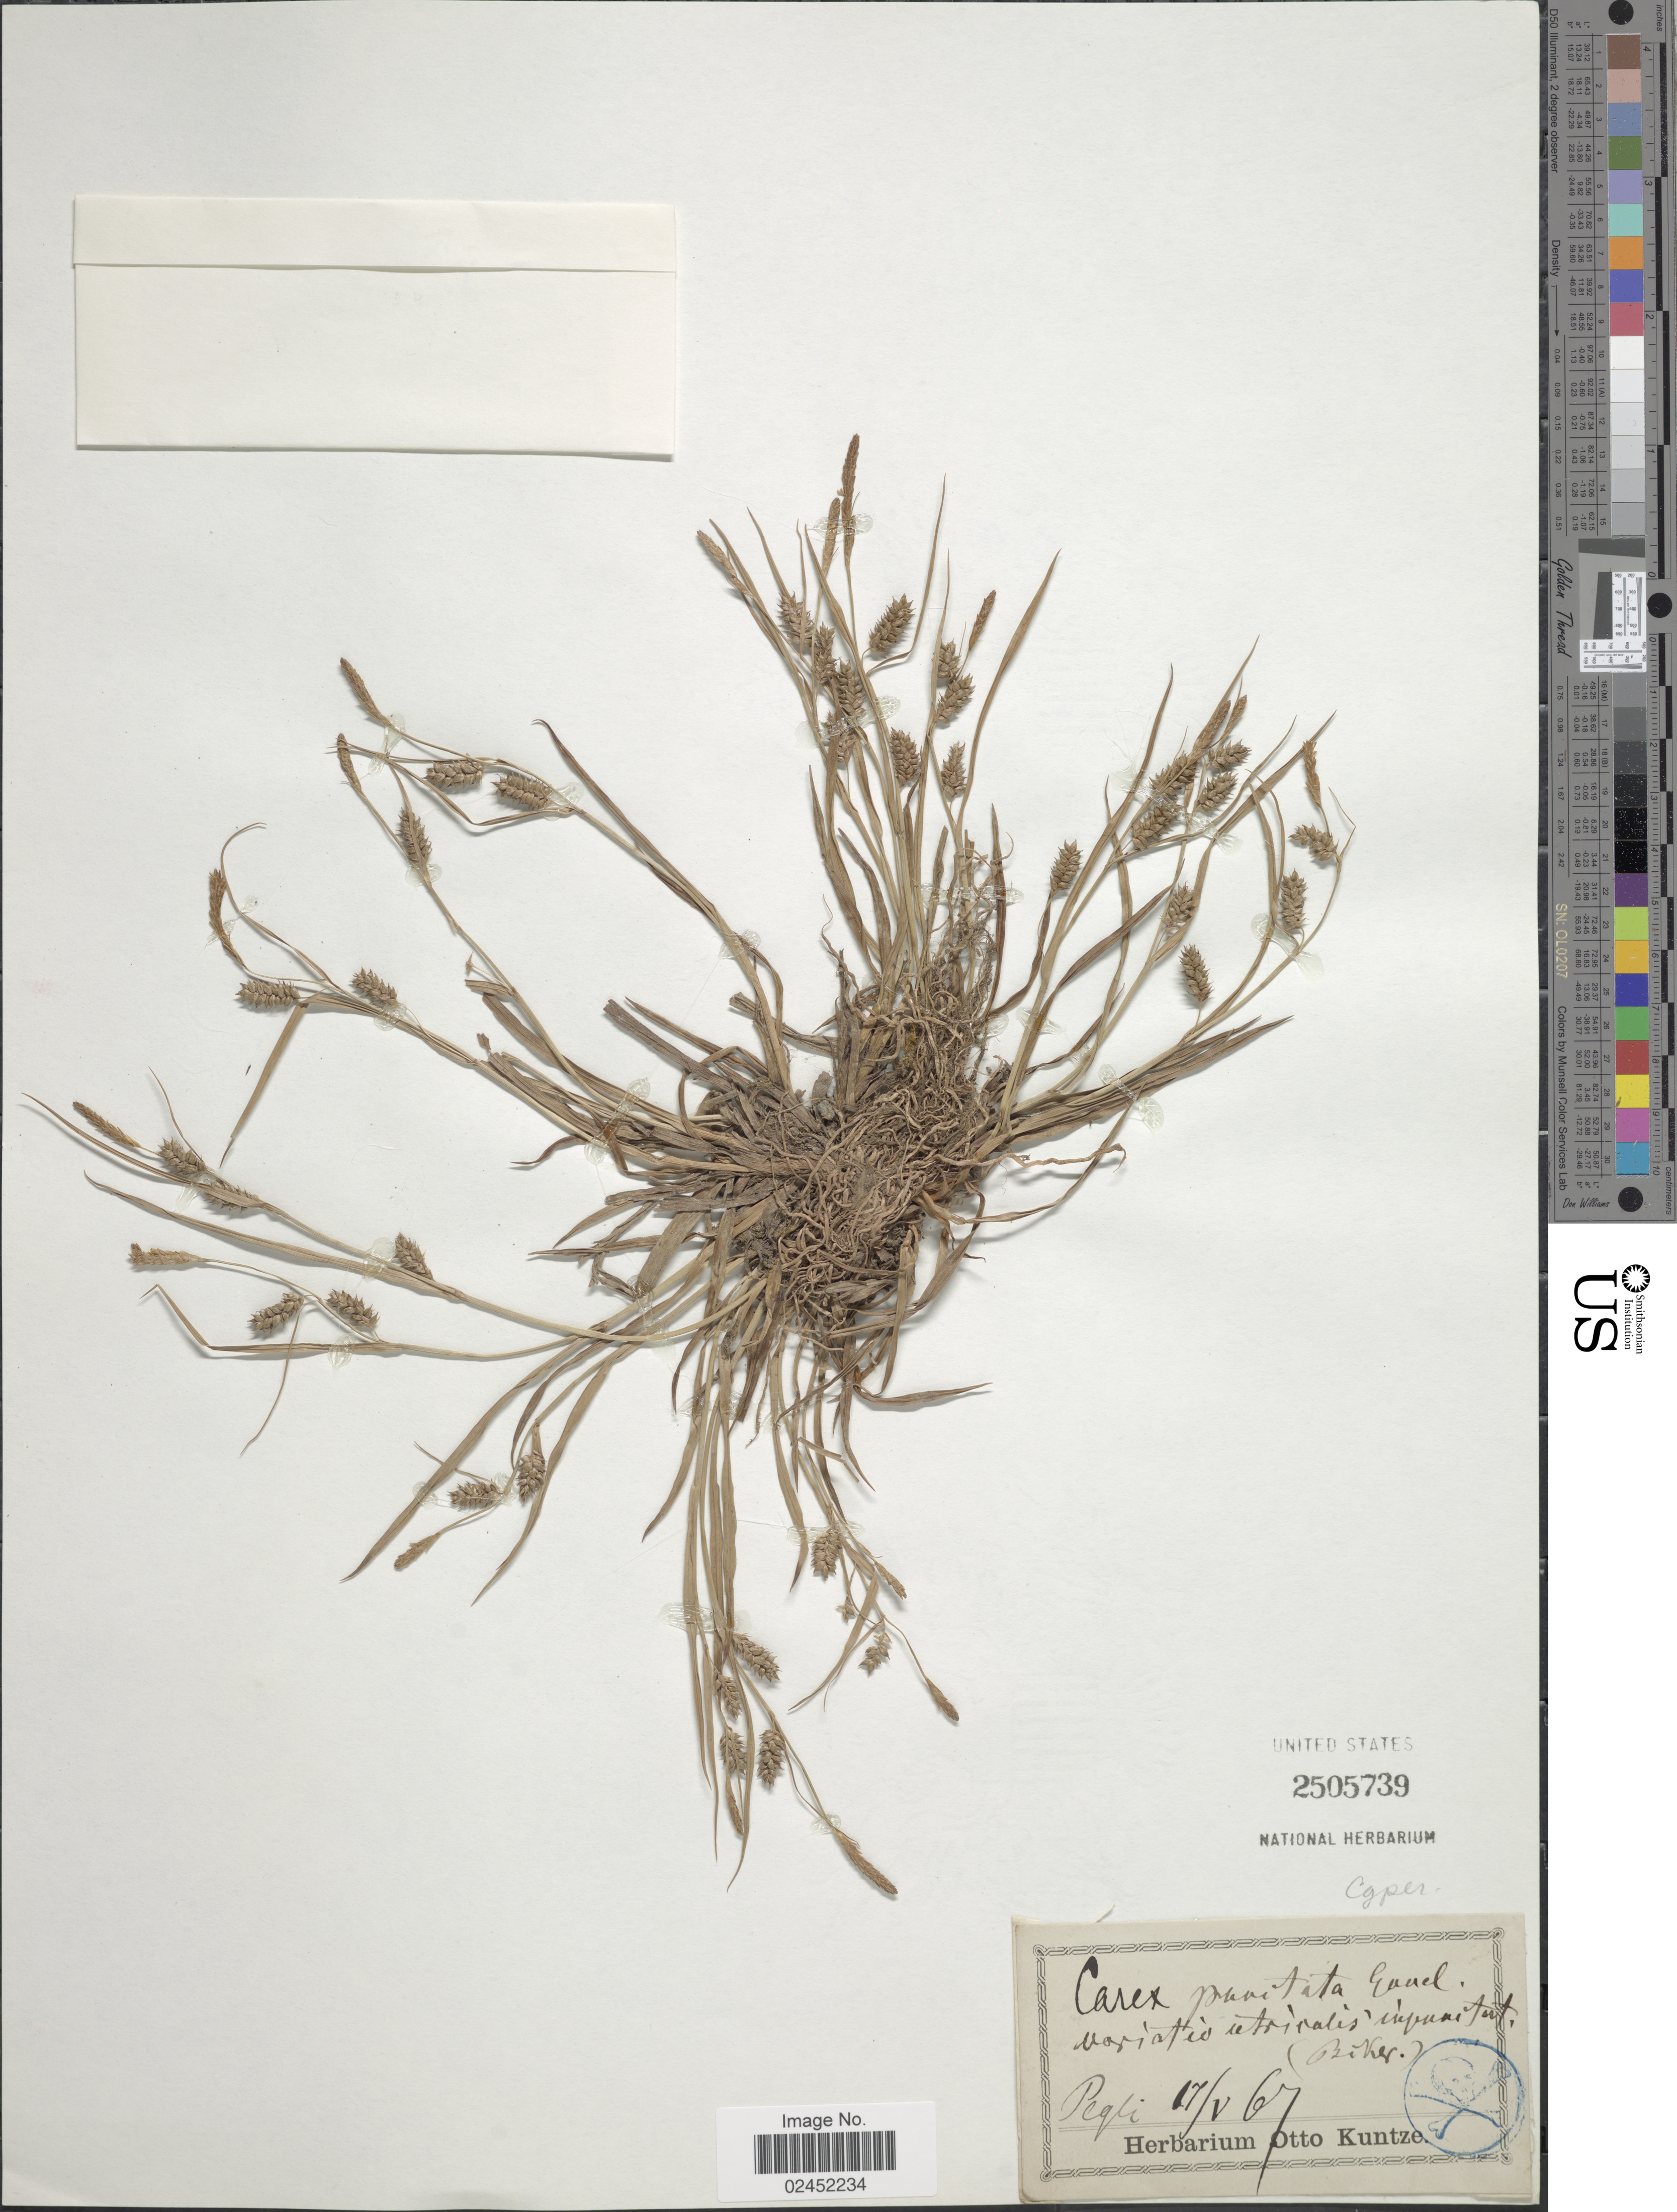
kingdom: Plantae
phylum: Tracheophyta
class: Liliopsida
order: Poales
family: Cyperaceae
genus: Carex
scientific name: Carex punctata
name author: Gaudin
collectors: -. Pegli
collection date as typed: Transcribed d/m/y: 17/5/67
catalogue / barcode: US 2505739